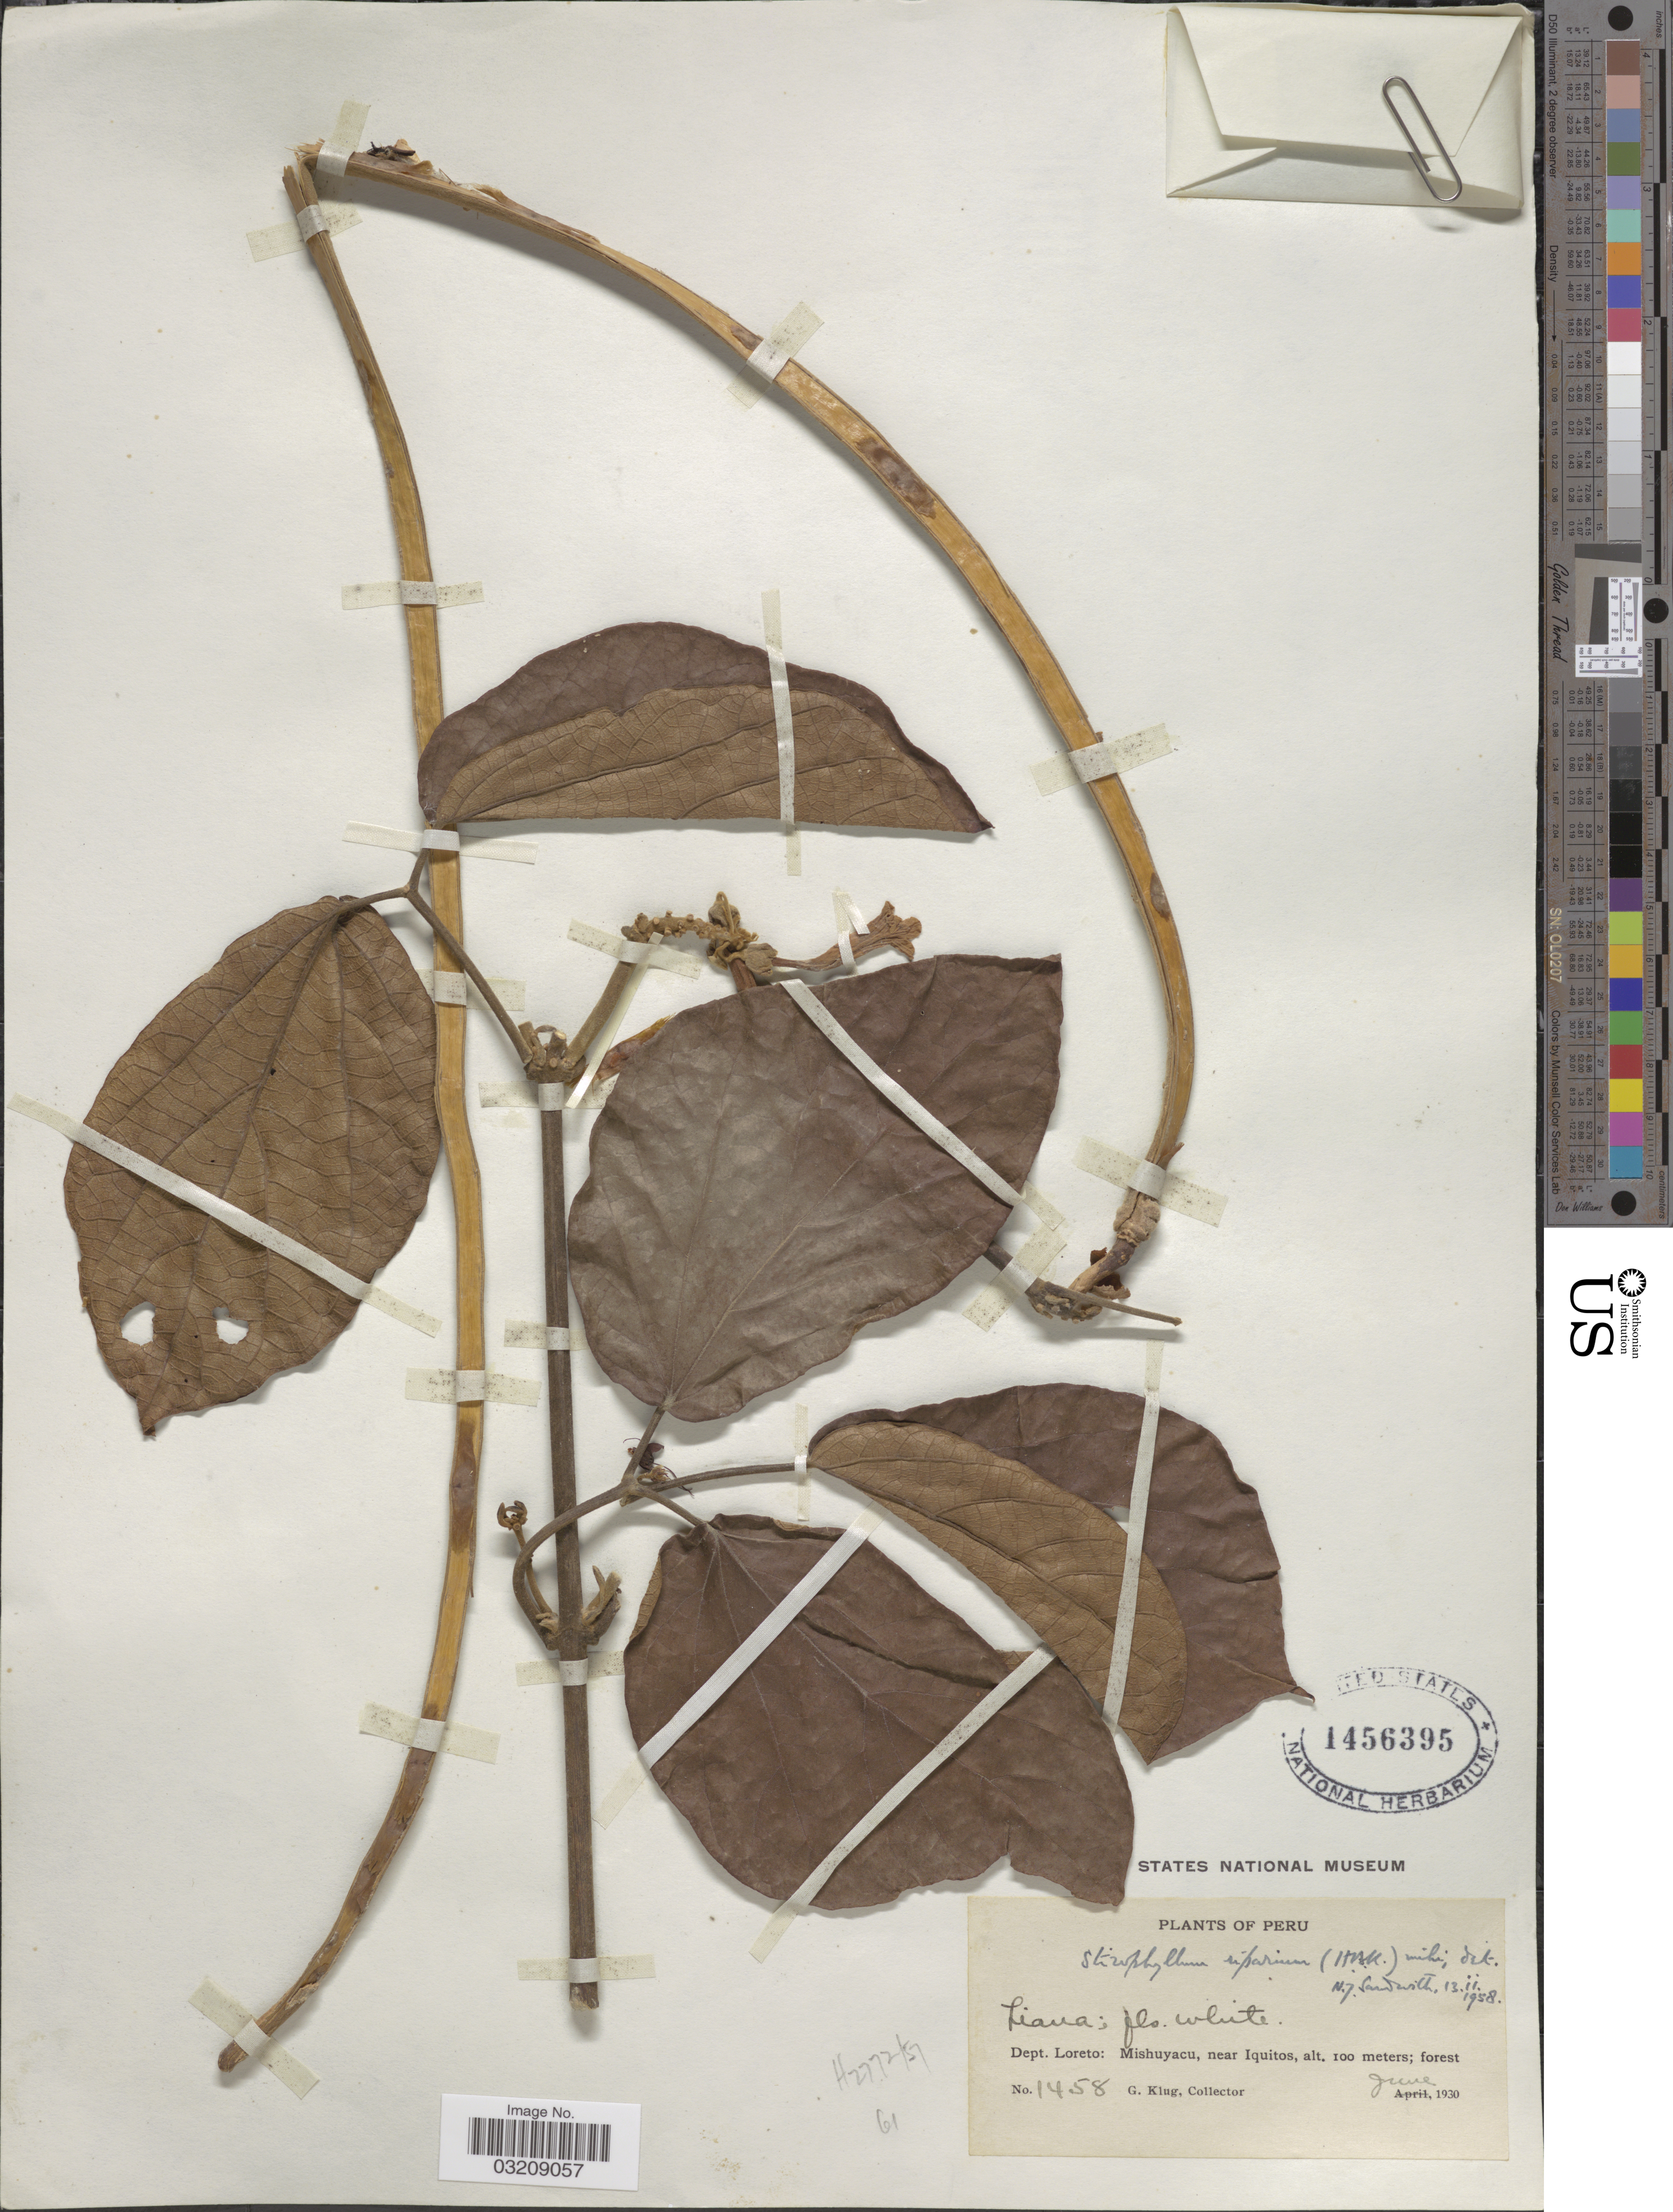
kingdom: Plantae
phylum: Tracheophyta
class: Magnoliopsida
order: Lamiales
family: Bignoniaceae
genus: Stizophyllum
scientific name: Stizophyllum riparium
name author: (Kunth) Sandwith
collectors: G. Klug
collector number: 1458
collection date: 1930-06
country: Peru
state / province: Loreto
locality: Dept. Loreto: Mishuyacu, near Iquitos.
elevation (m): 100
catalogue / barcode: US 1456395